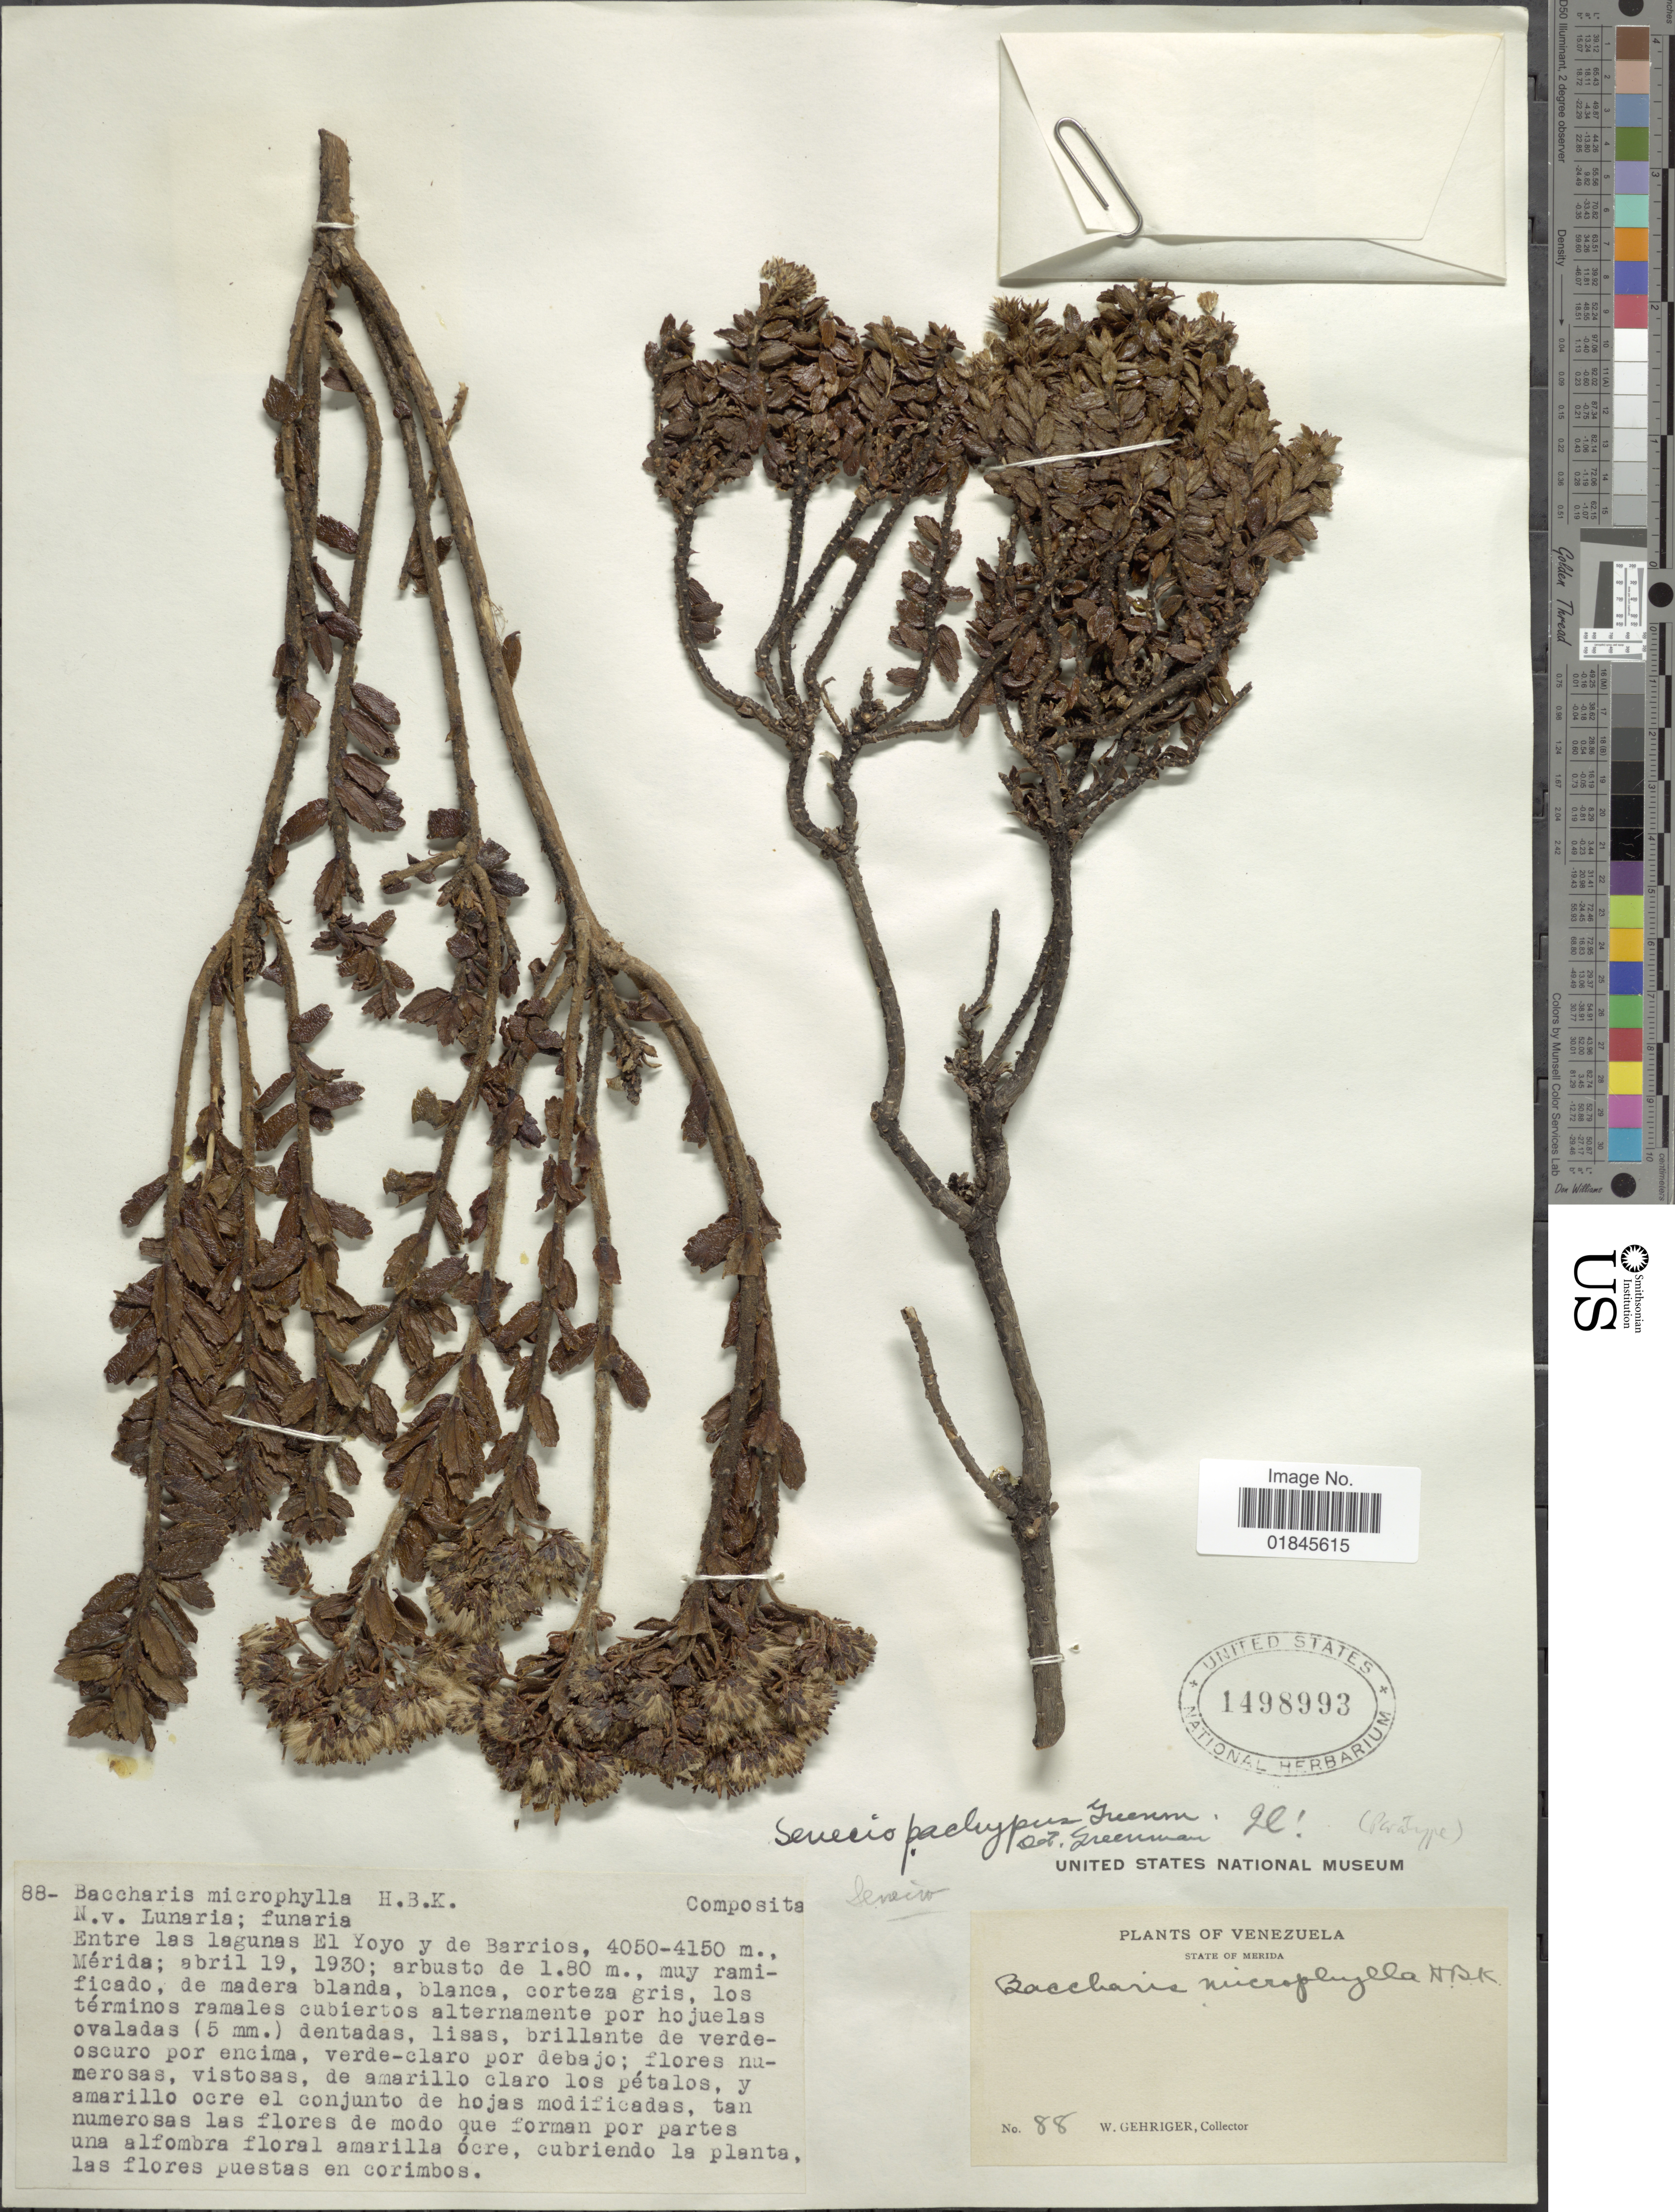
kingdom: Plantae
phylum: Tracheophyta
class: Magnoliopsida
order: Asterales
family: Asteraceae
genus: Pentacalia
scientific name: Pentacalia pachypus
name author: (Greenm.) Cuatrec.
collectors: W. Gehriger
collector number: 88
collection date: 1930-04-19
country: Venezuela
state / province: Mérida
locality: State of Merida. Entre las lagunas El Yoyo y de Barrios, Mérida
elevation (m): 4050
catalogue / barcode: US 1498993